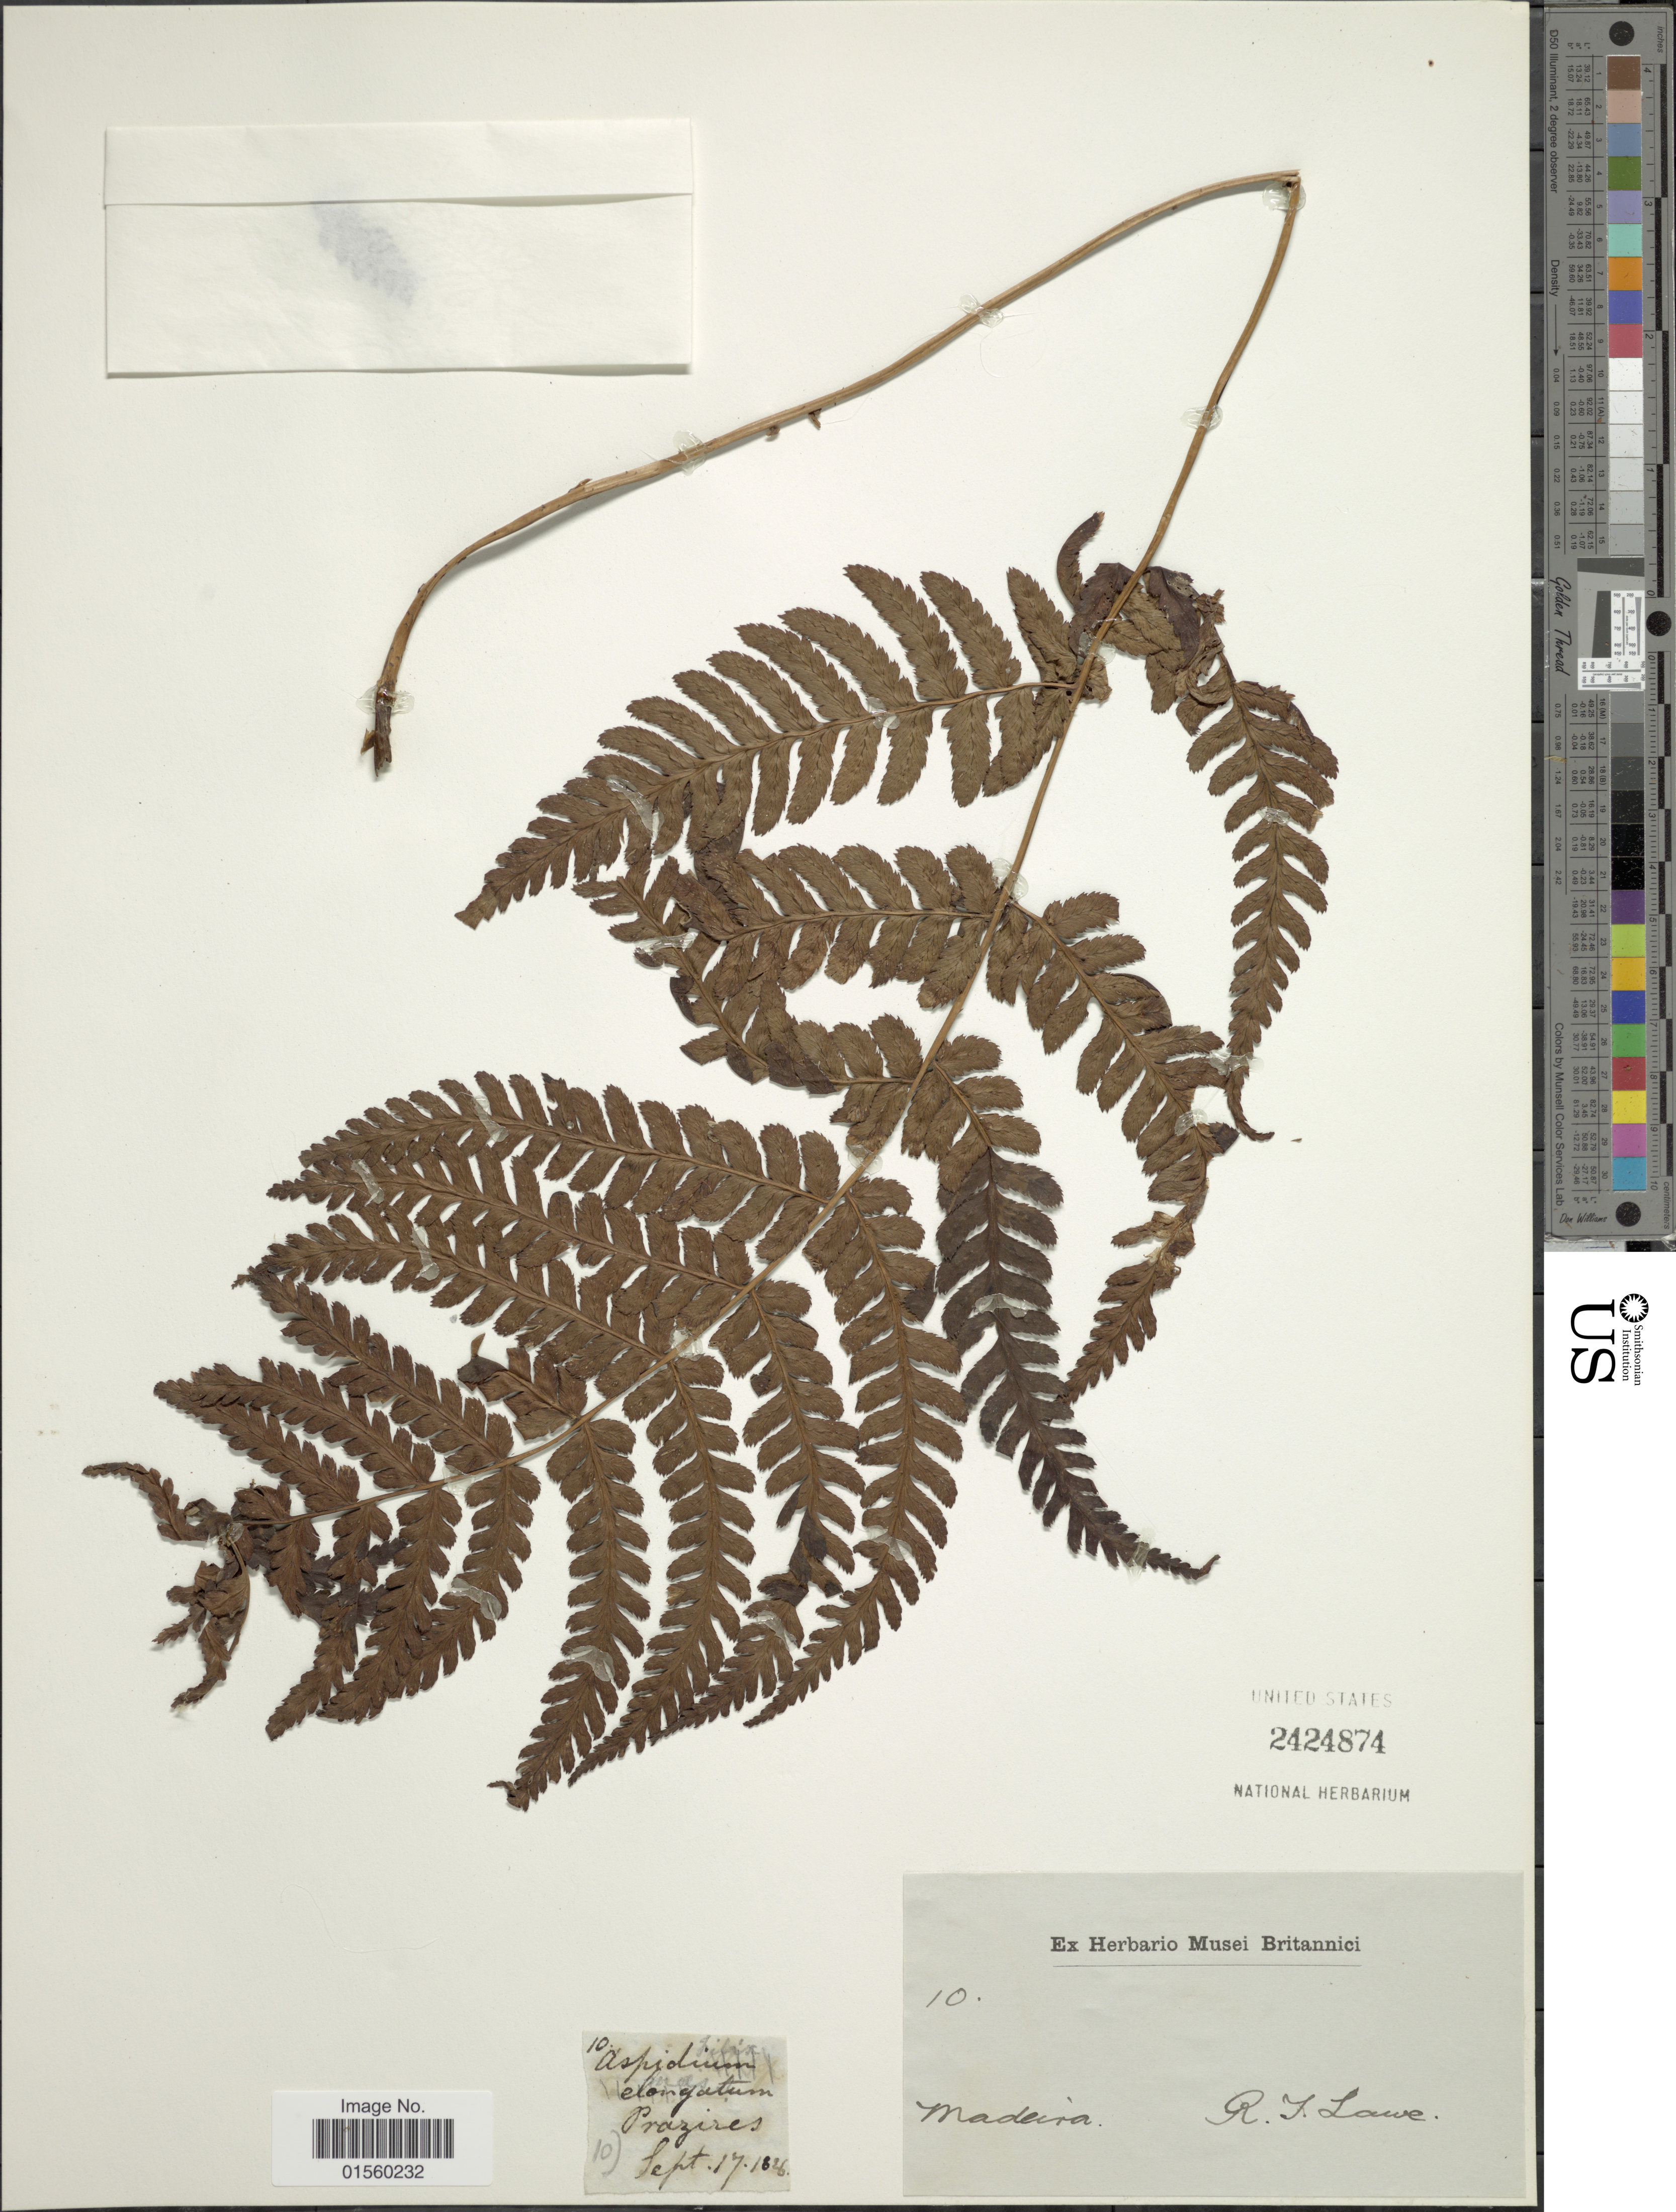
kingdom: Plantae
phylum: Tracheophyta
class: Polypodiopsida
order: Polypodiales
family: Dryopteridaceae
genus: Polystichum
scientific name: Polystichum sp.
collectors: R. T. Lowe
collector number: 10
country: Portugal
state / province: Madeira (Aut. Reg.)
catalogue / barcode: US 2424874